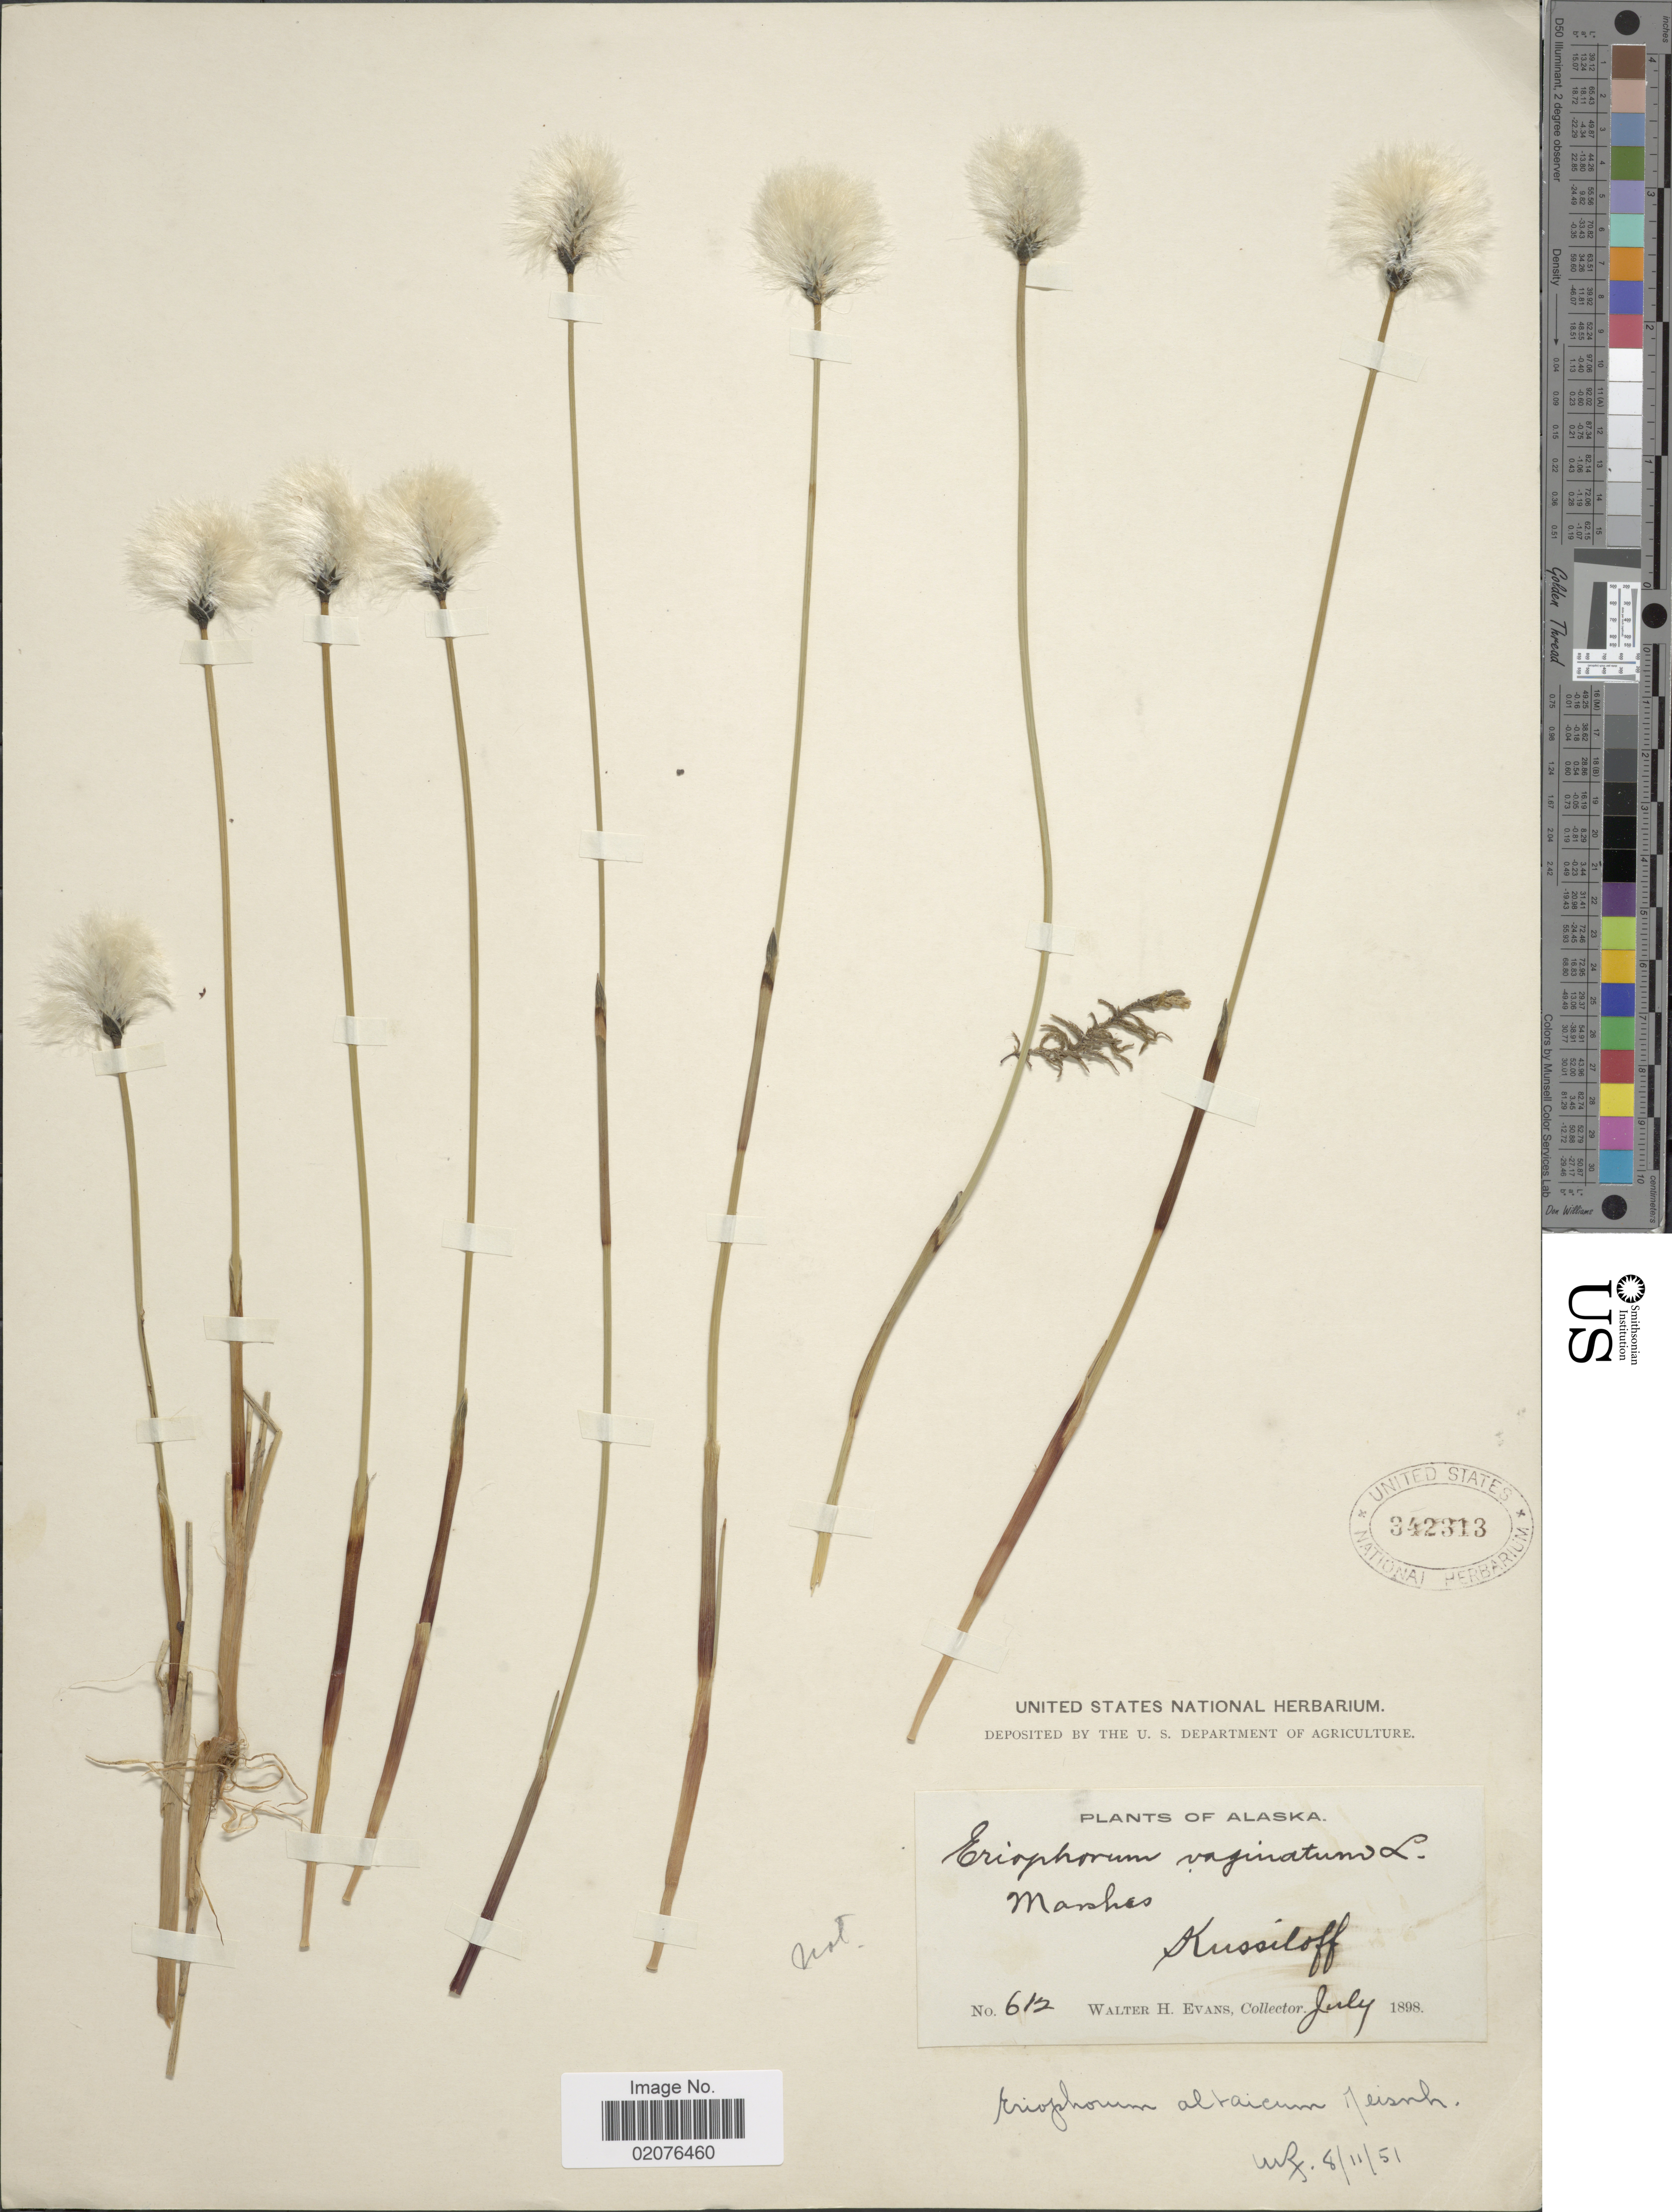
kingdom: Plantae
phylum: Tracheophyta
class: Liliopsida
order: Poales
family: Cyperaceae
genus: Eriophorum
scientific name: Eriophorum altaicum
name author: Meinsh.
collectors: W. H. Evans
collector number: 612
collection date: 1898-07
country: United States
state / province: Alaska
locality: Kussiloff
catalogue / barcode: US 342313